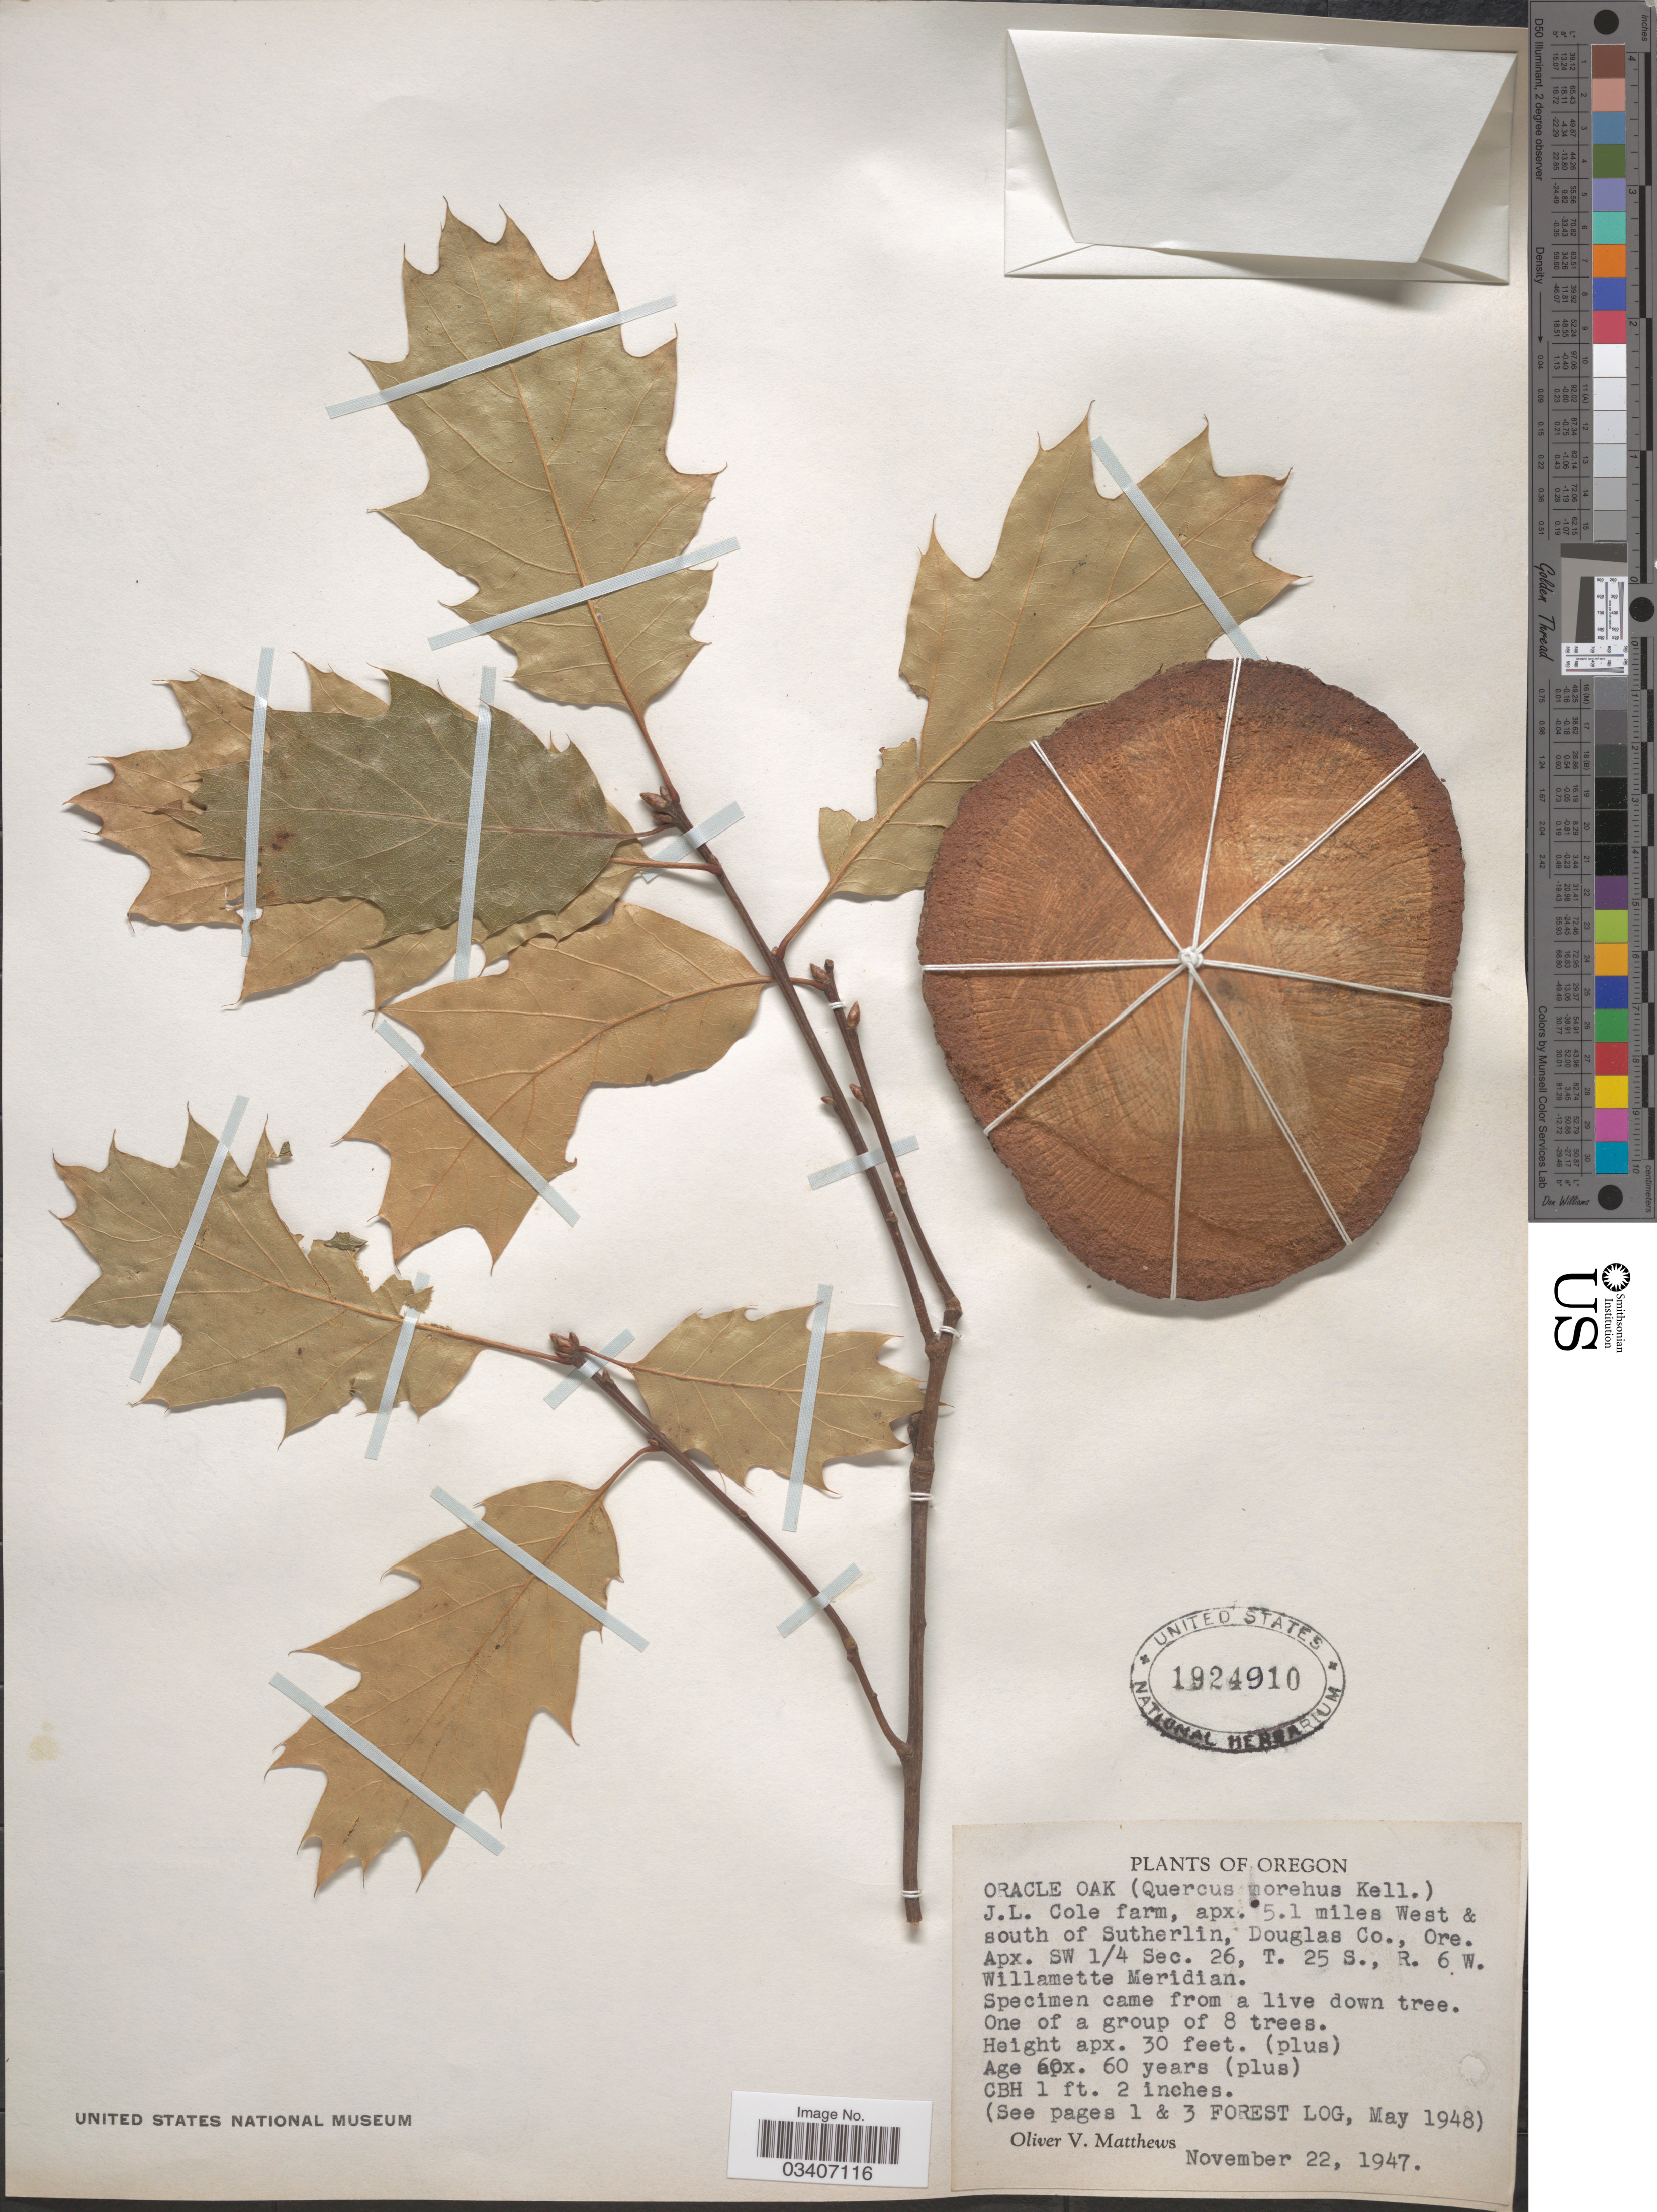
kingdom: Plantae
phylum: Tracheophyta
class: Magnoliopsida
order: Fagales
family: Fagaceae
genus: Quercus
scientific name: Quercus x moreha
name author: Kellogg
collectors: O. V. Matthews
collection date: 1947-11-22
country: United States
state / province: Oregon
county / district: Douglas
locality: J. L. Cole farm, apx. 5.1 miles West & south of Sutherlin, Douglas Co. Apx. SW 1/4 Sec. 26, T. 25 S., R. 6 W. Willamette Meridian.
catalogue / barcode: US 1924910